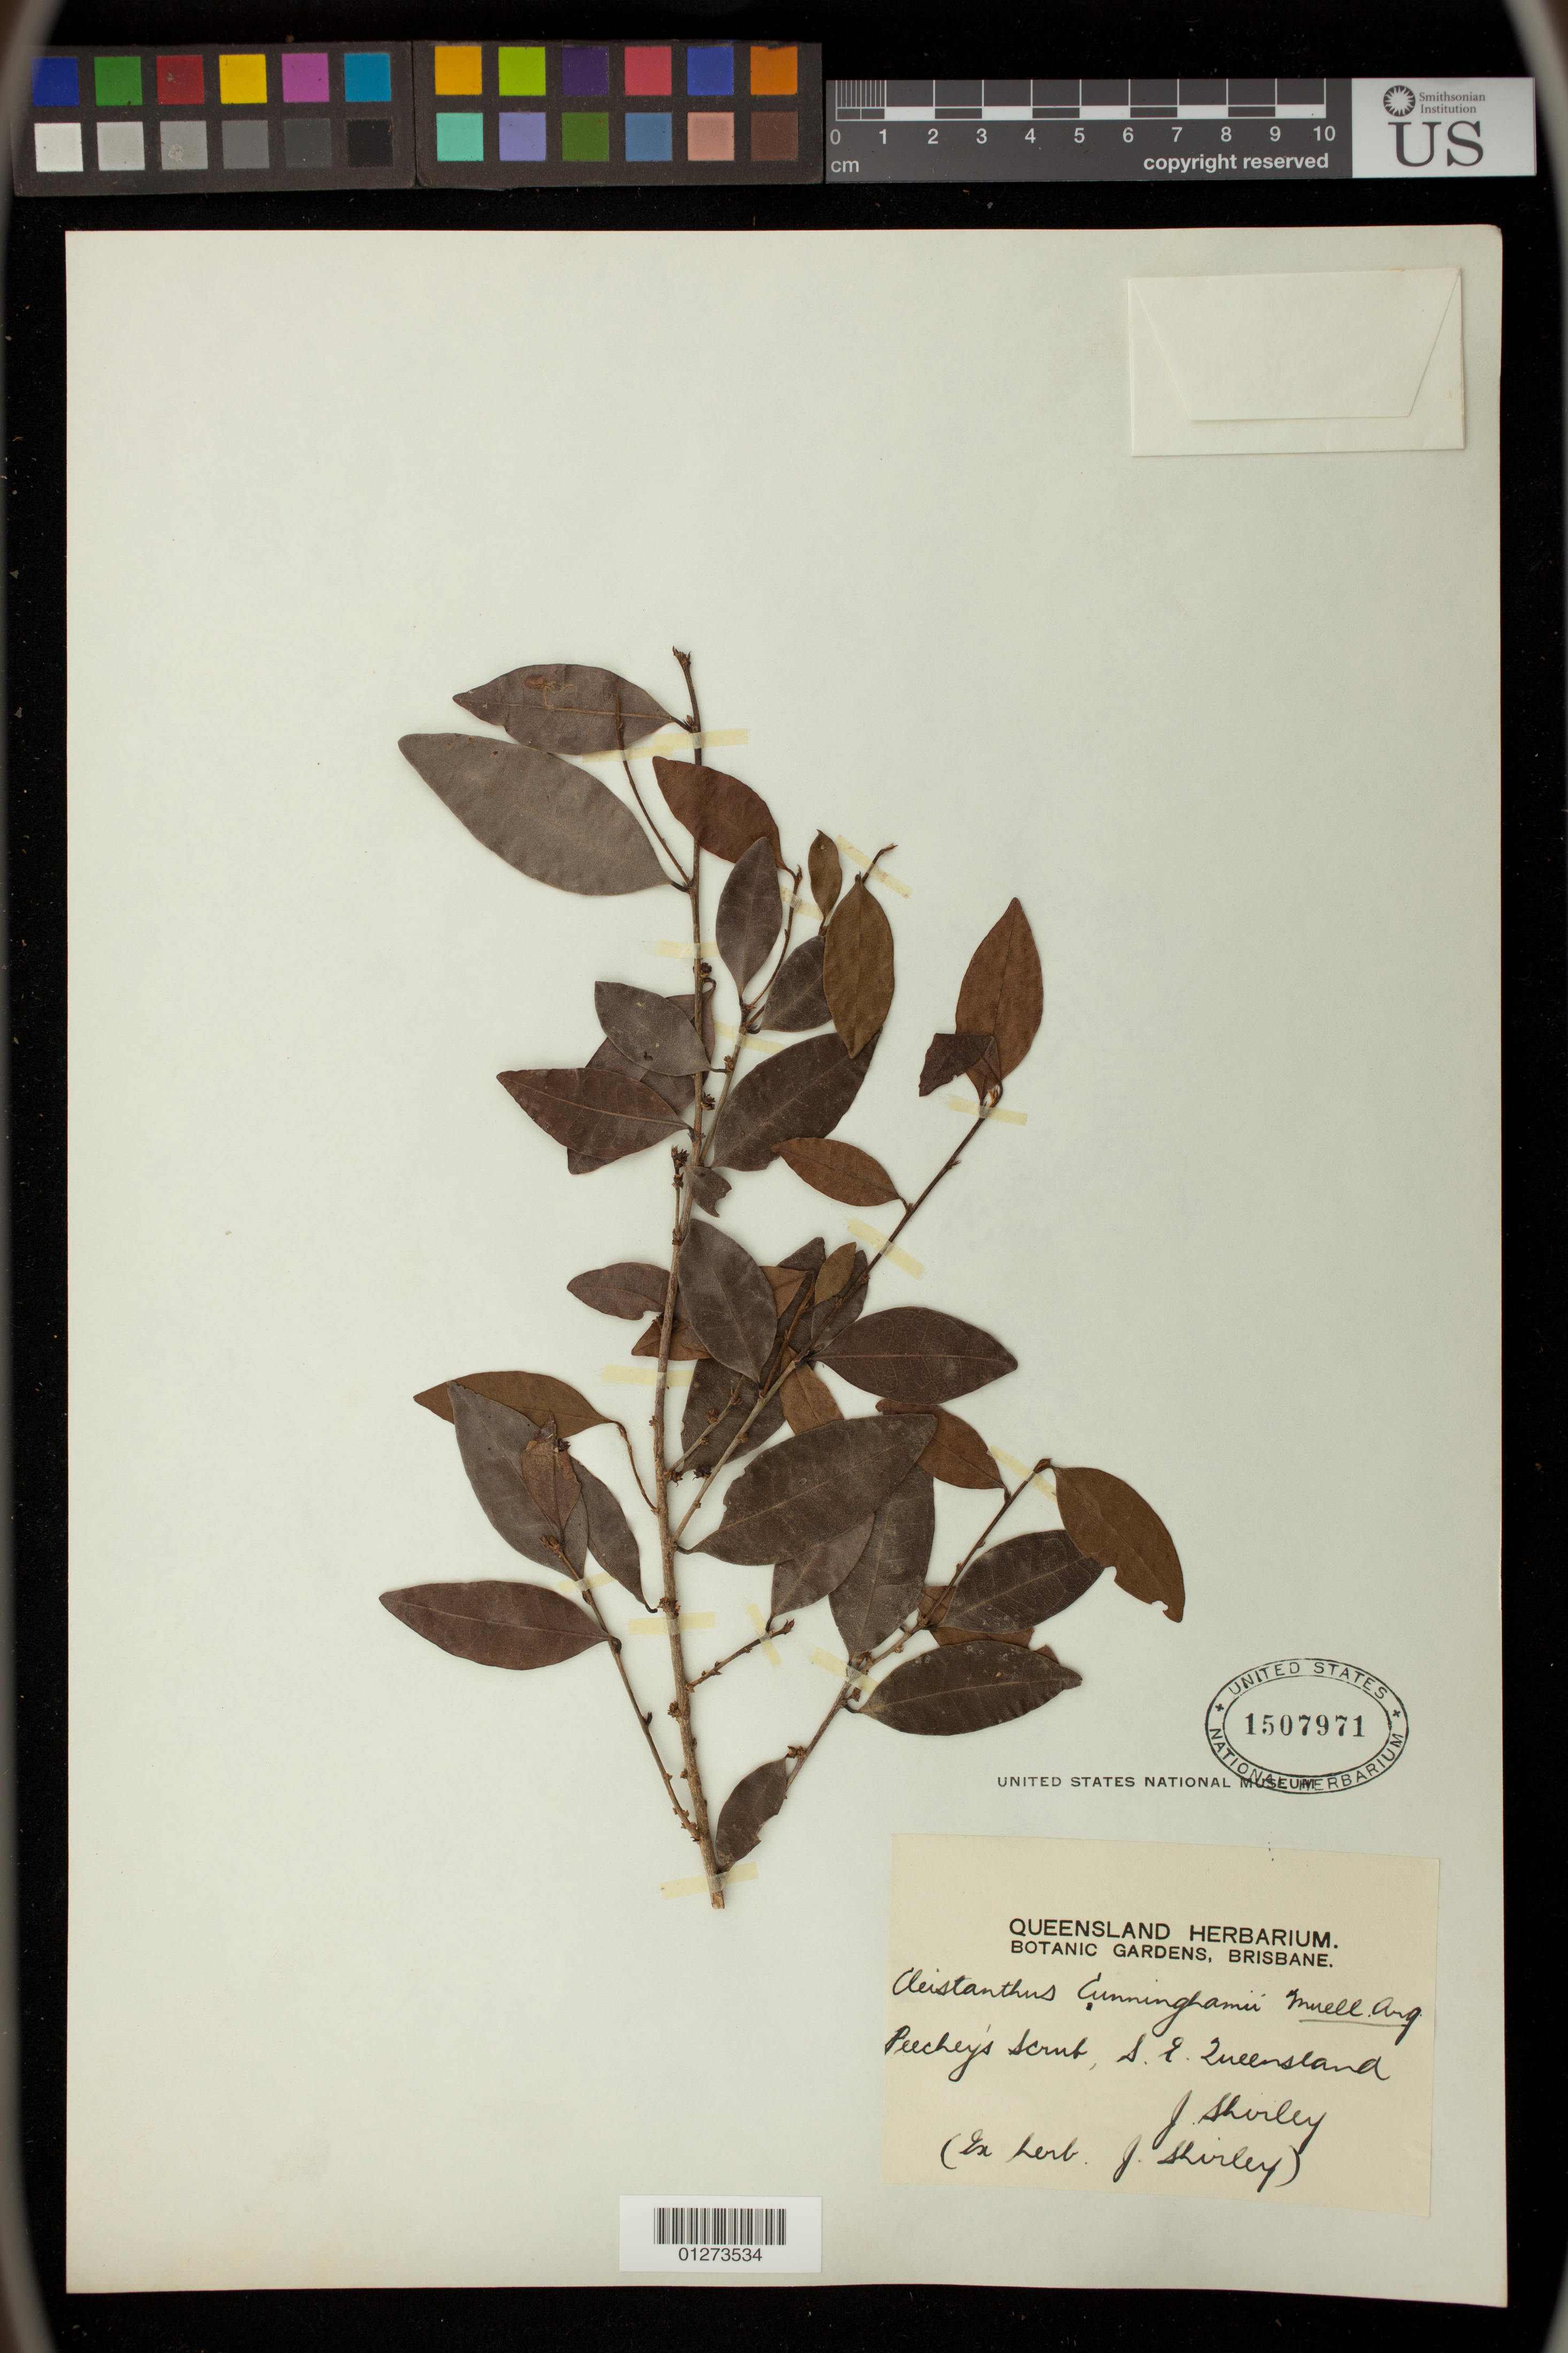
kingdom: Plantae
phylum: Tracheophyta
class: Magnoliopsida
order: Malpighiales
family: Phyllanthaceae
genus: Cleistanthus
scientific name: Cleistanthus cunninghamii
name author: (Müll. Arg.) Müll. Arg.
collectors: J. Shirley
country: Australia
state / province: Queensland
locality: Peechey's Scrub, S.E. Queensland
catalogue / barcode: US 1507971